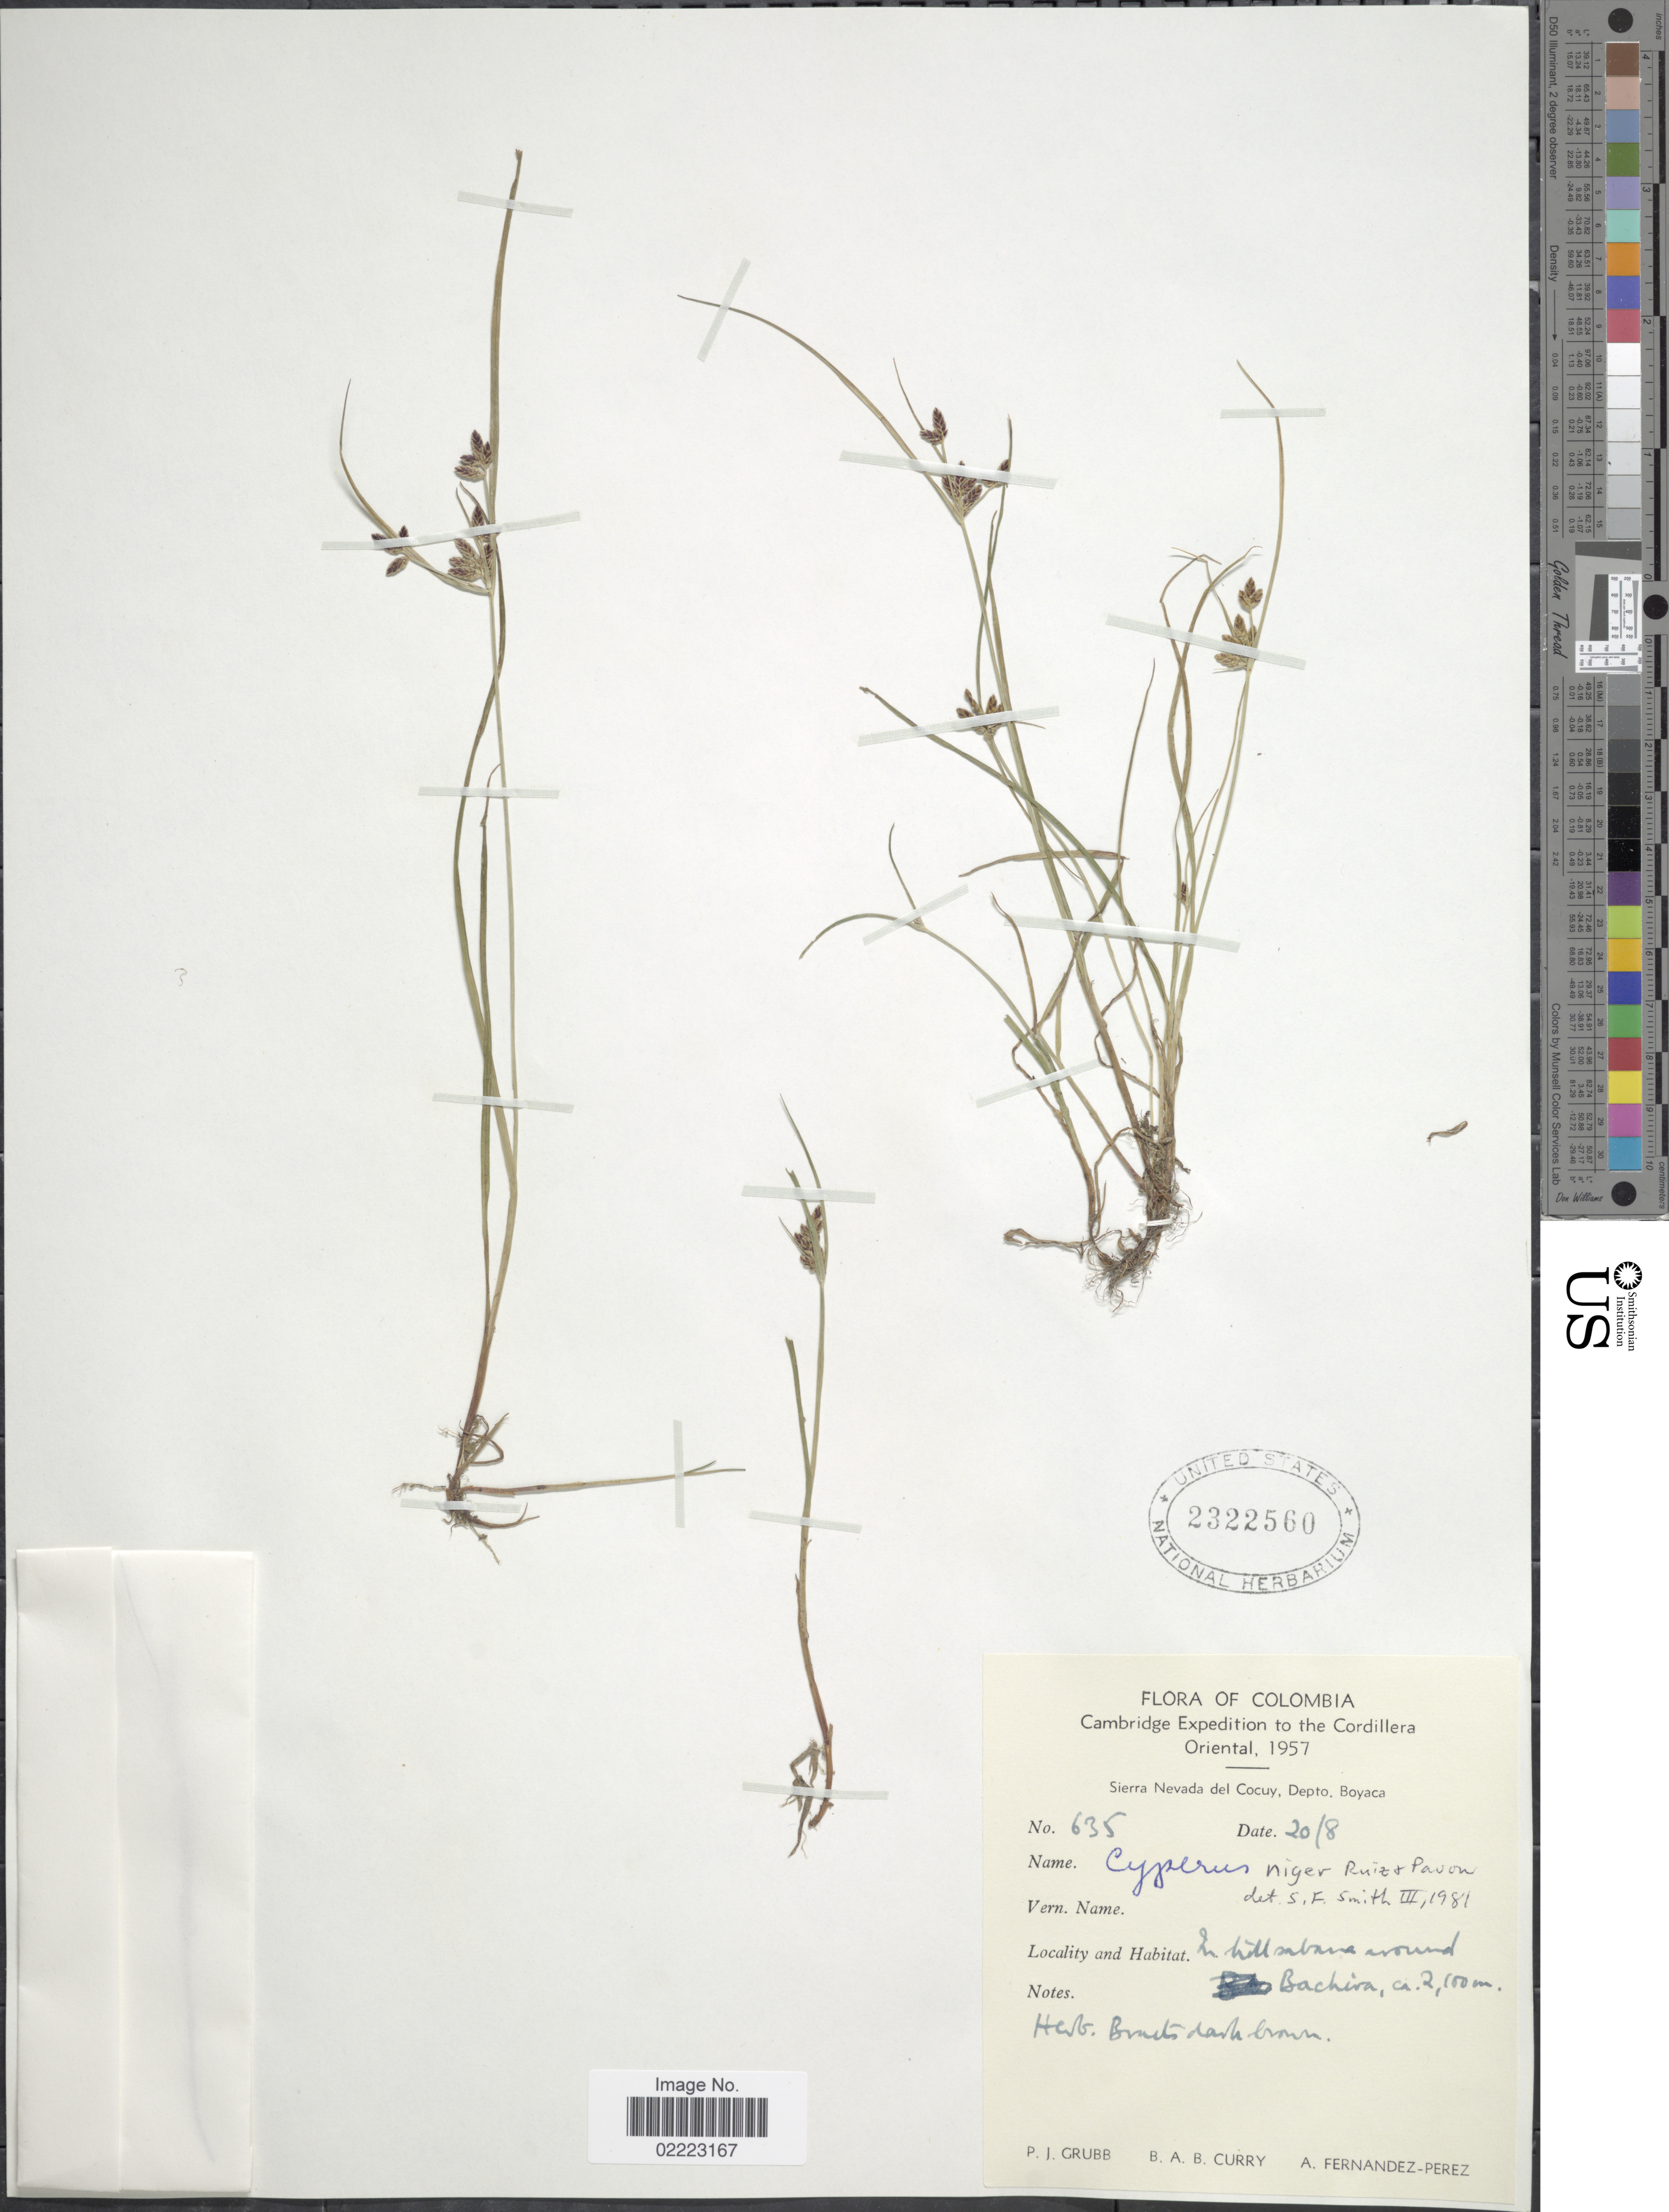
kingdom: Plantae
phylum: Tracheophyta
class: Liliopsida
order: Poales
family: Cyperaceae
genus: Cyperus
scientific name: Cyperus niger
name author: Ruiz & Pav.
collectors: P. J. Grubb, B. Curry & A. Fernández-Pérez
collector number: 635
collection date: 1957-08-20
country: Colombia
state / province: Boyacá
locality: Cambridge to the Cordillera Oriental, Sierra Nevada del Cocuy, Depto Boyaca, In hill sabana around Bachira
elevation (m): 2100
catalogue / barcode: US 2322560